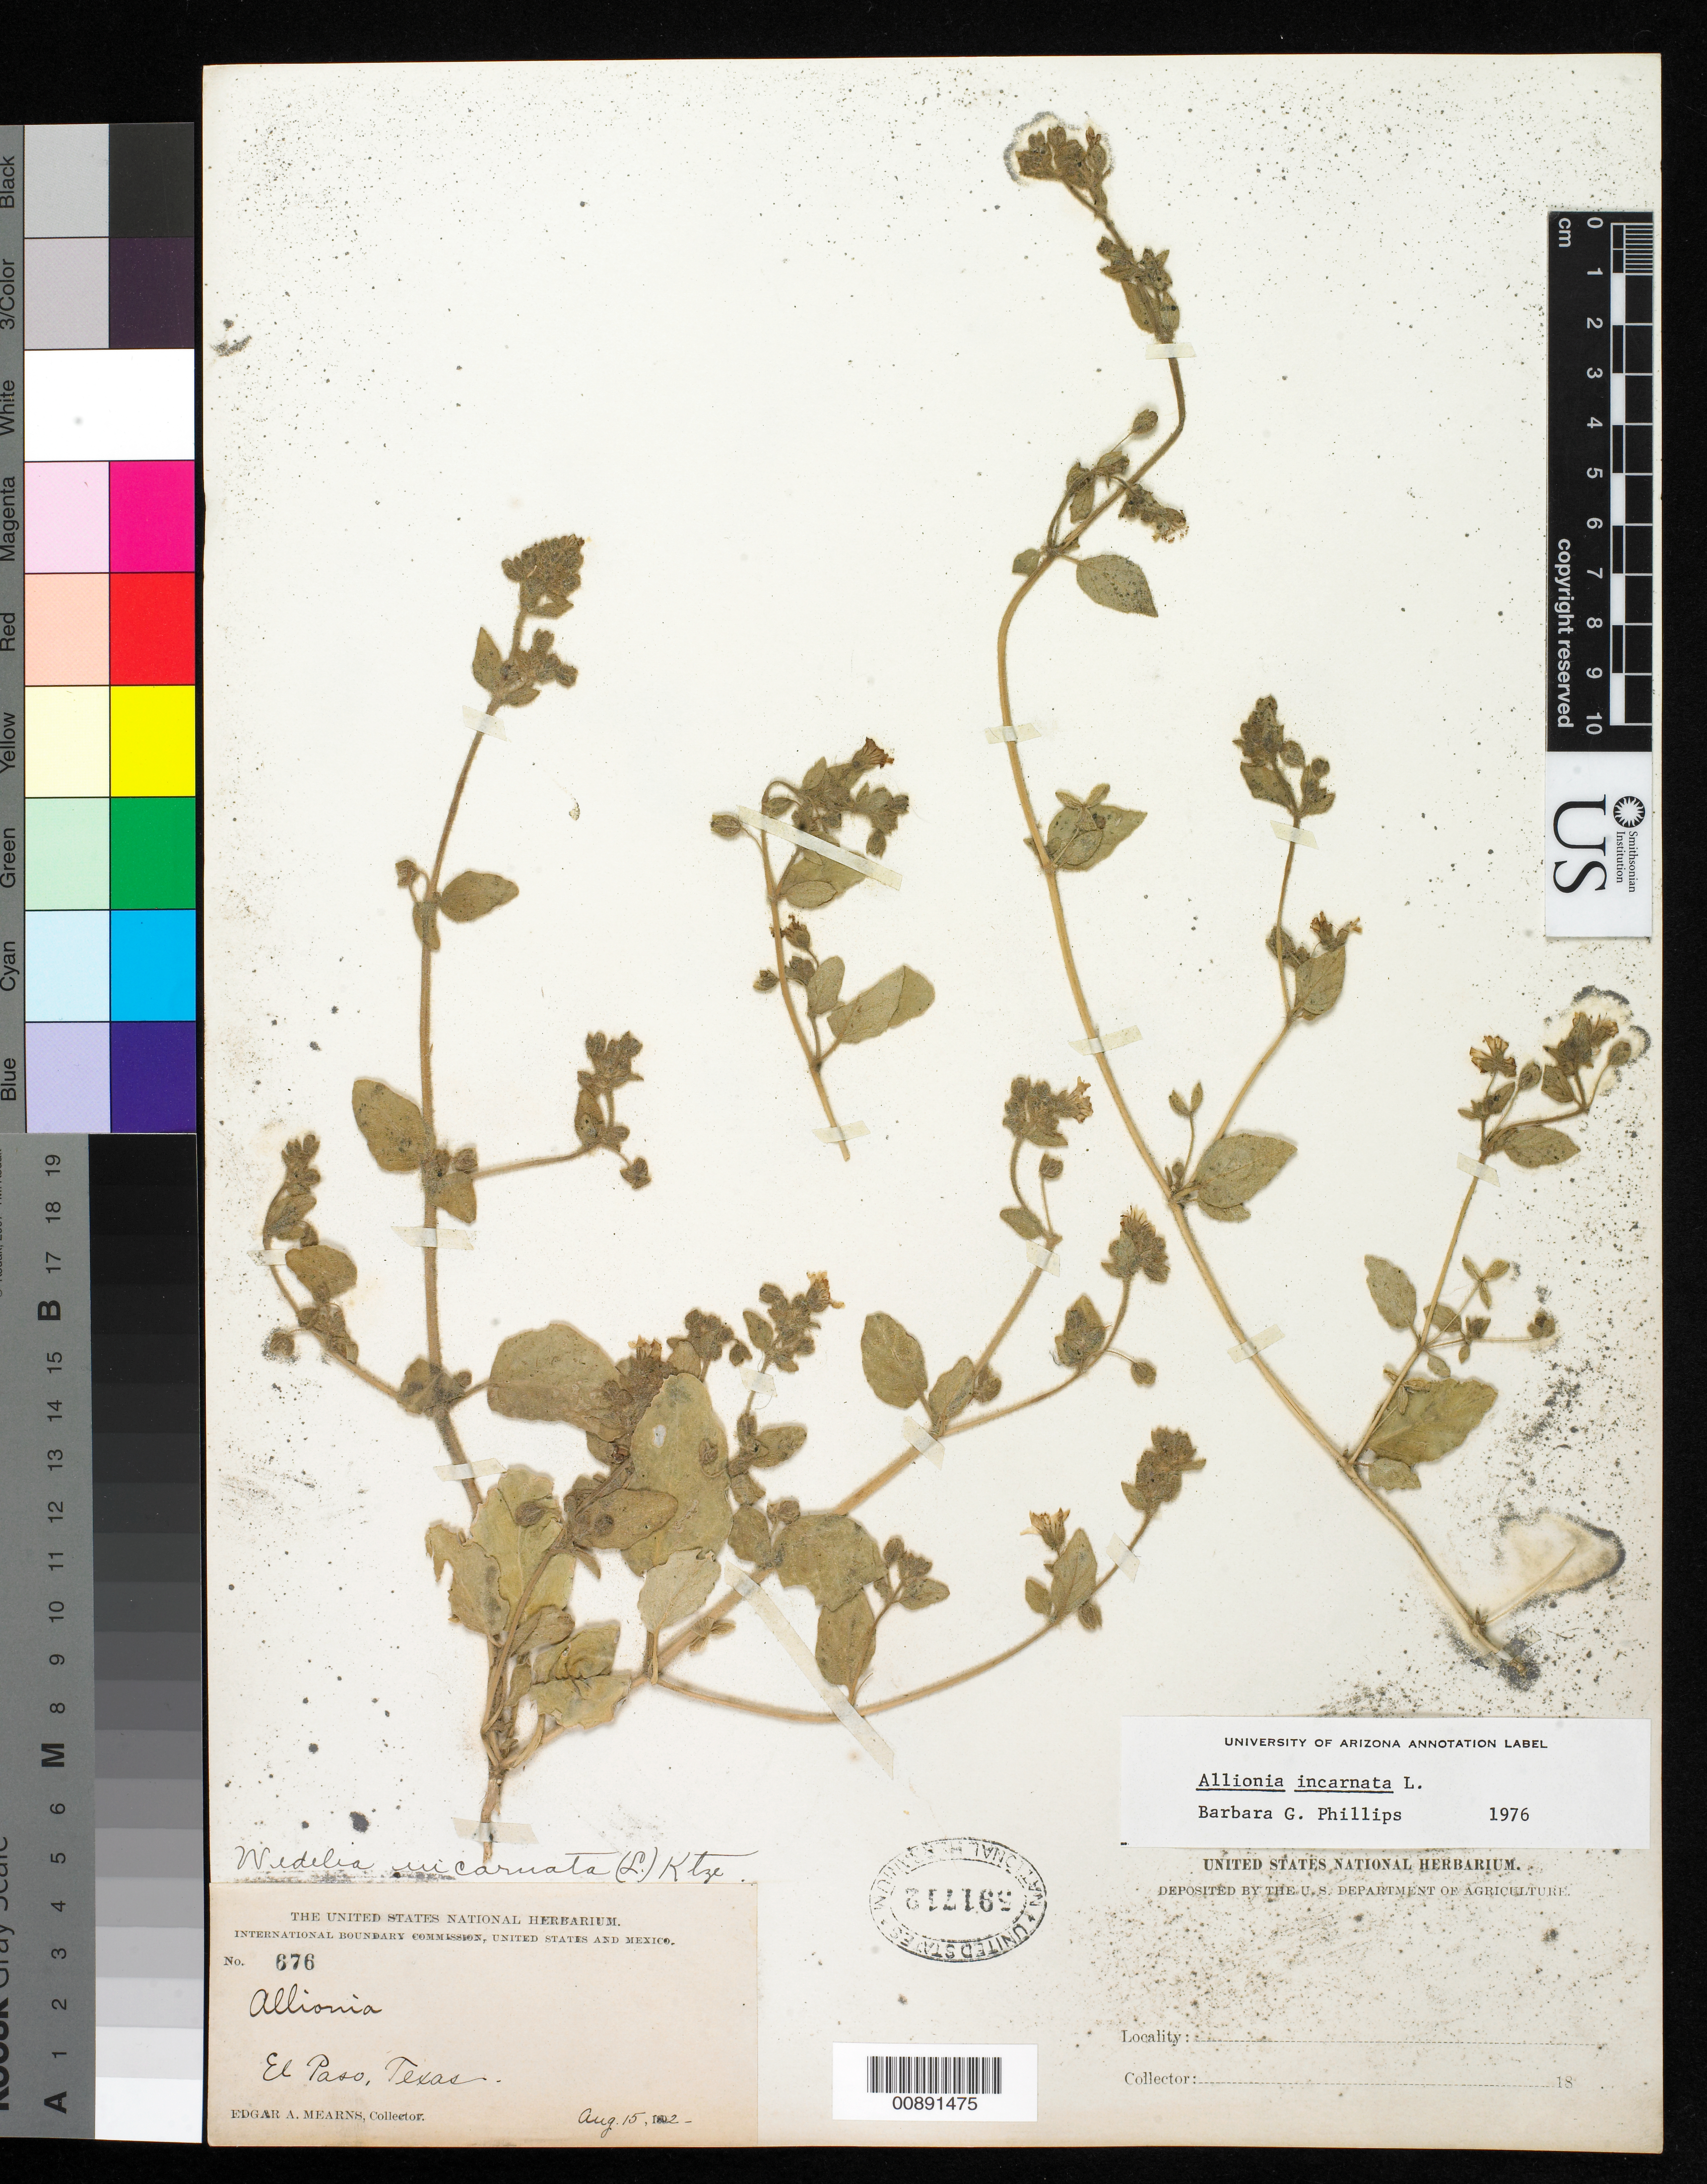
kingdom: Plantae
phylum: Tracheophyta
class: Magnoliopsida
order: Caryophyllales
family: Nyctaginaceae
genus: Allionia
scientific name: Allionia incarnata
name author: L.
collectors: E. A. Mearns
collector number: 676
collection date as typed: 15 Aug 1892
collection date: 1892-08-15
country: United States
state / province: Texas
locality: El Paso, Texas.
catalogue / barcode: US 591712